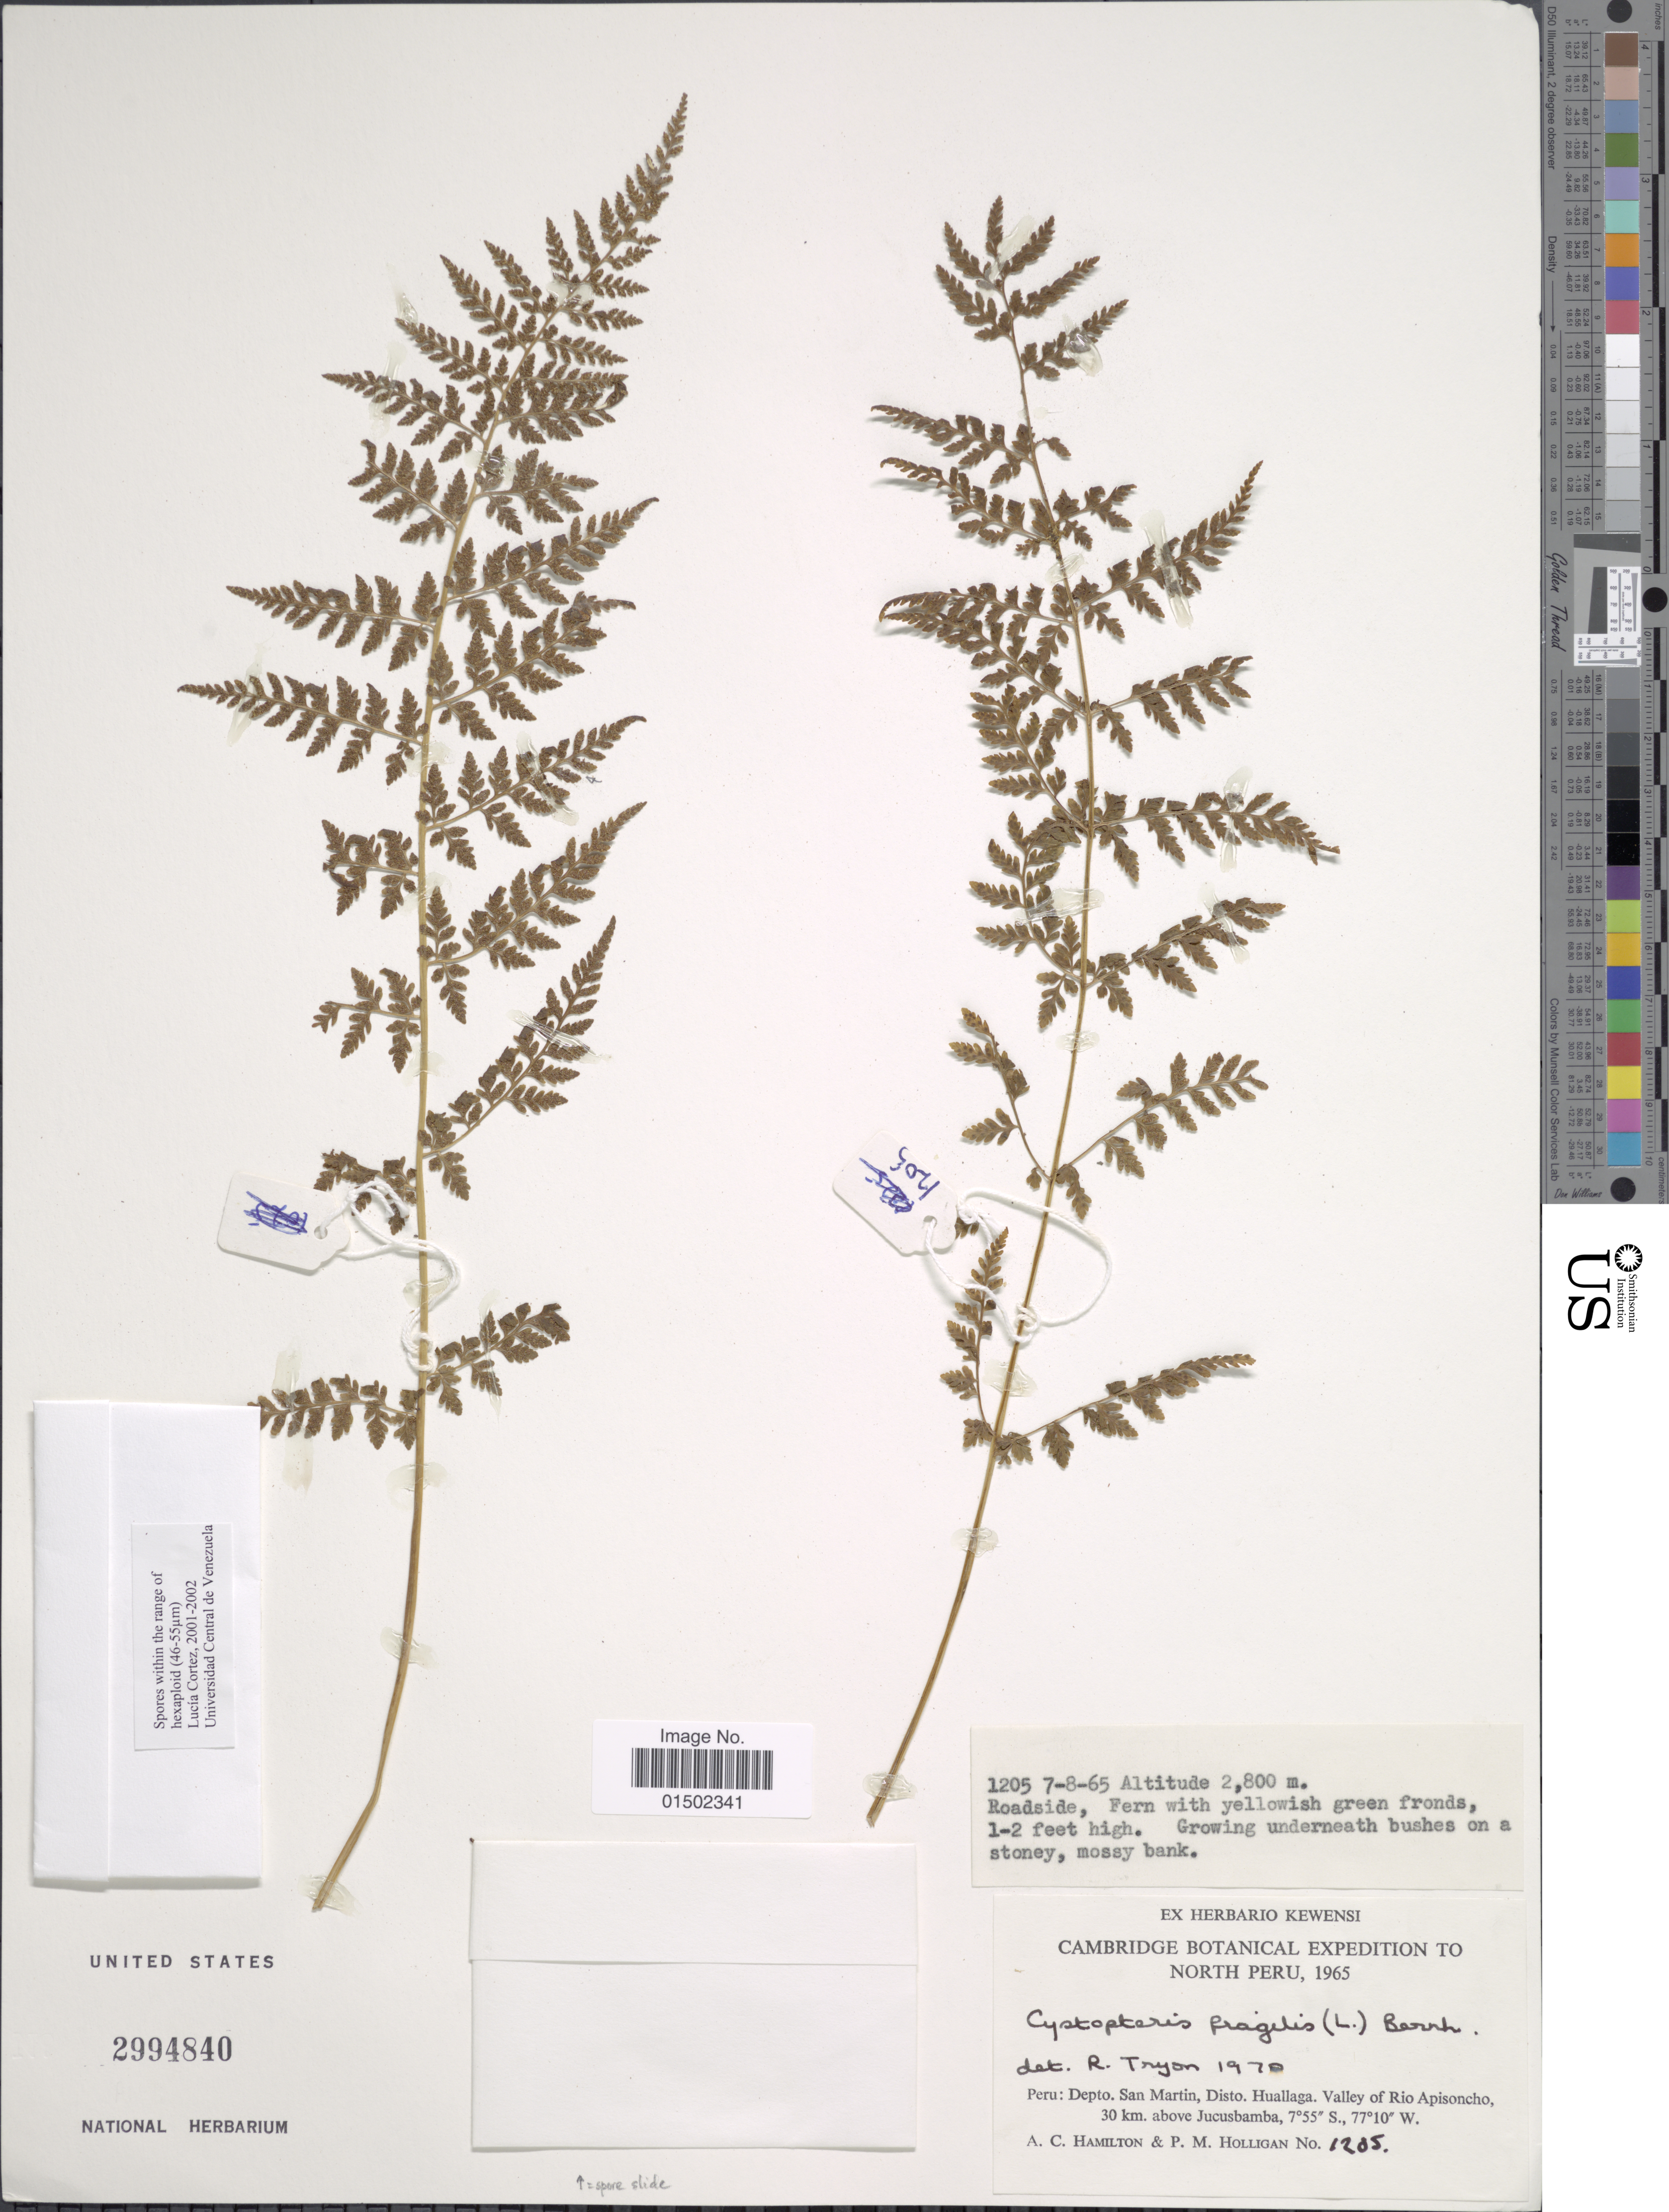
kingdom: Plantae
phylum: Tracheophyta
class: Polypodiopsida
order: Polypodiales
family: Cystopteridaceae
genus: Cystopteris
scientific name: Cystopteris fragilis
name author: (L.) Bernh.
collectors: A. Hamilton & P. Holligan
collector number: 1205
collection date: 1965-08-07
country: Peru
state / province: San Martín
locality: North Peru. Dist. Huallaga. Valley of Rio Apisoncho, 30 km. above Jucusbamba. Roadside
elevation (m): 2800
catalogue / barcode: US 2994840